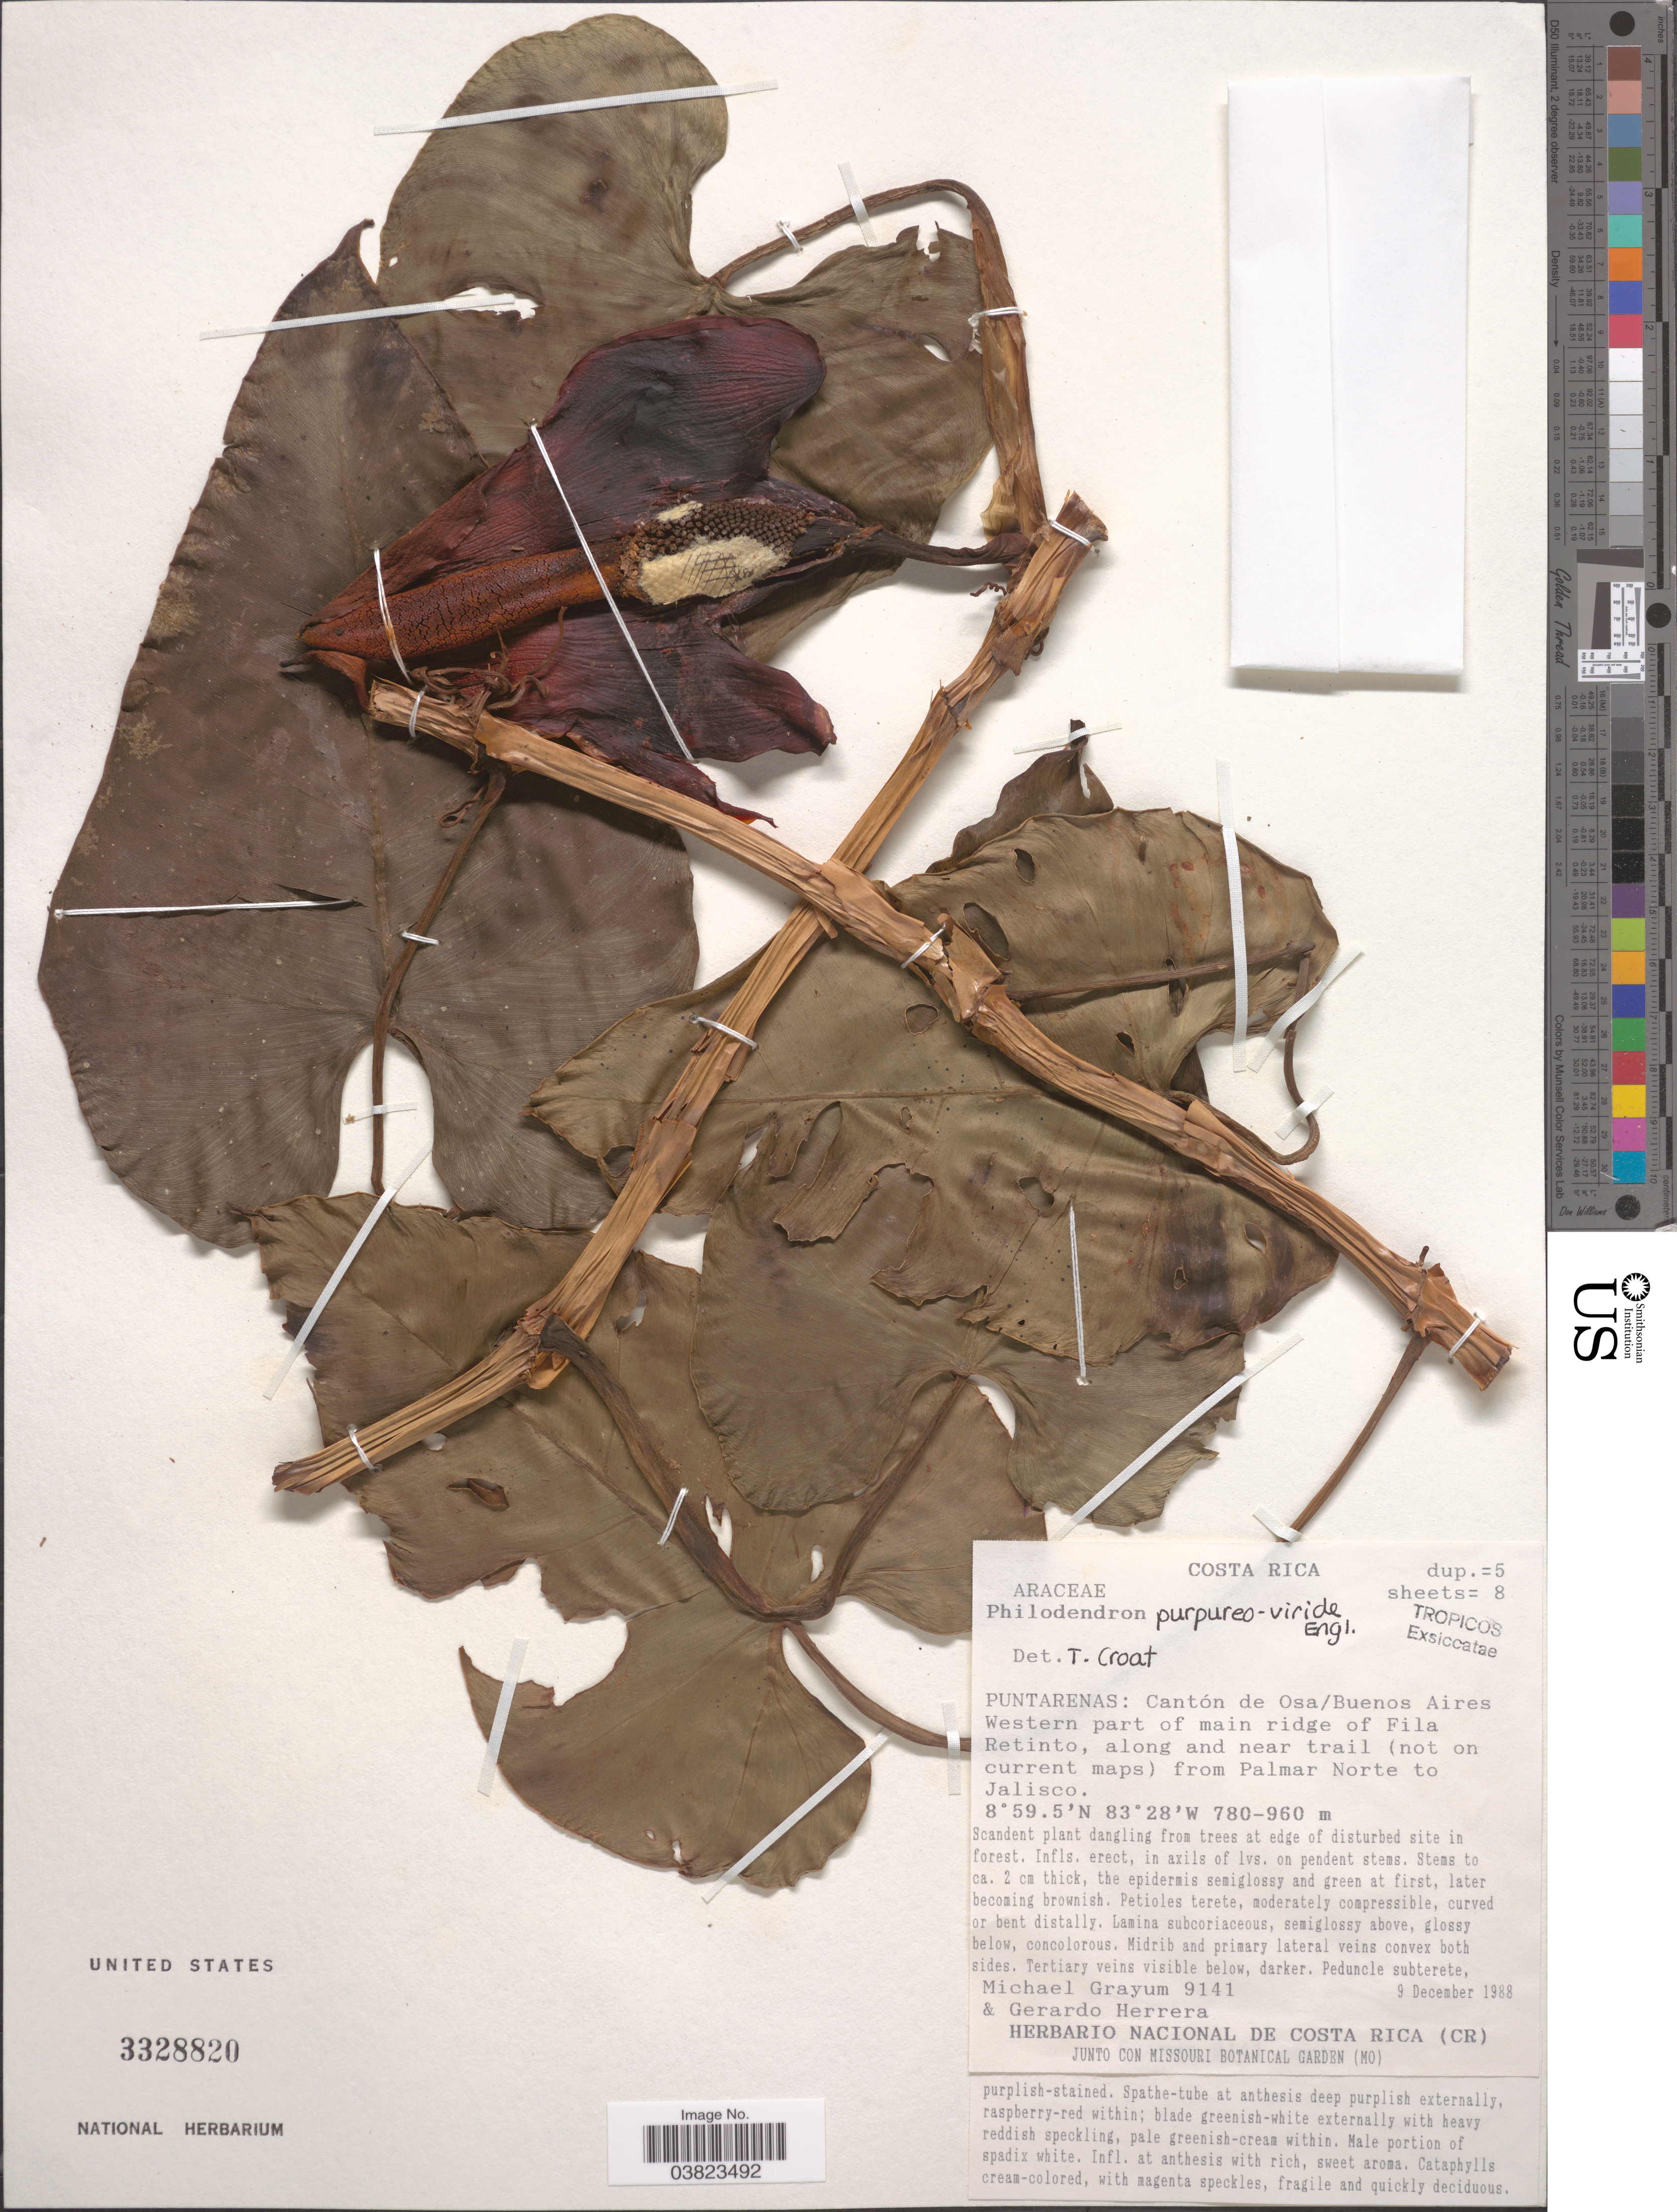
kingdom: Plantae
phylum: Tracheophyta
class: Liliopsida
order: Alismatales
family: Araceae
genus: Philodendron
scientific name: Philodendron purpureoviride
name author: Engl.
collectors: M. H. Grayum & G. Herrera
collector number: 9141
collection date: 1988-12-09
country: Costa Rica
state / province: Puntarenas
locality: Cantón de Osa/Buenos Aires Western part of main ridge of Fila Retinto, along and near trail (not on current maps) from Palmar Norte to Jalisco.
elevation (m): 780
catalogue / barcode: US 3328820